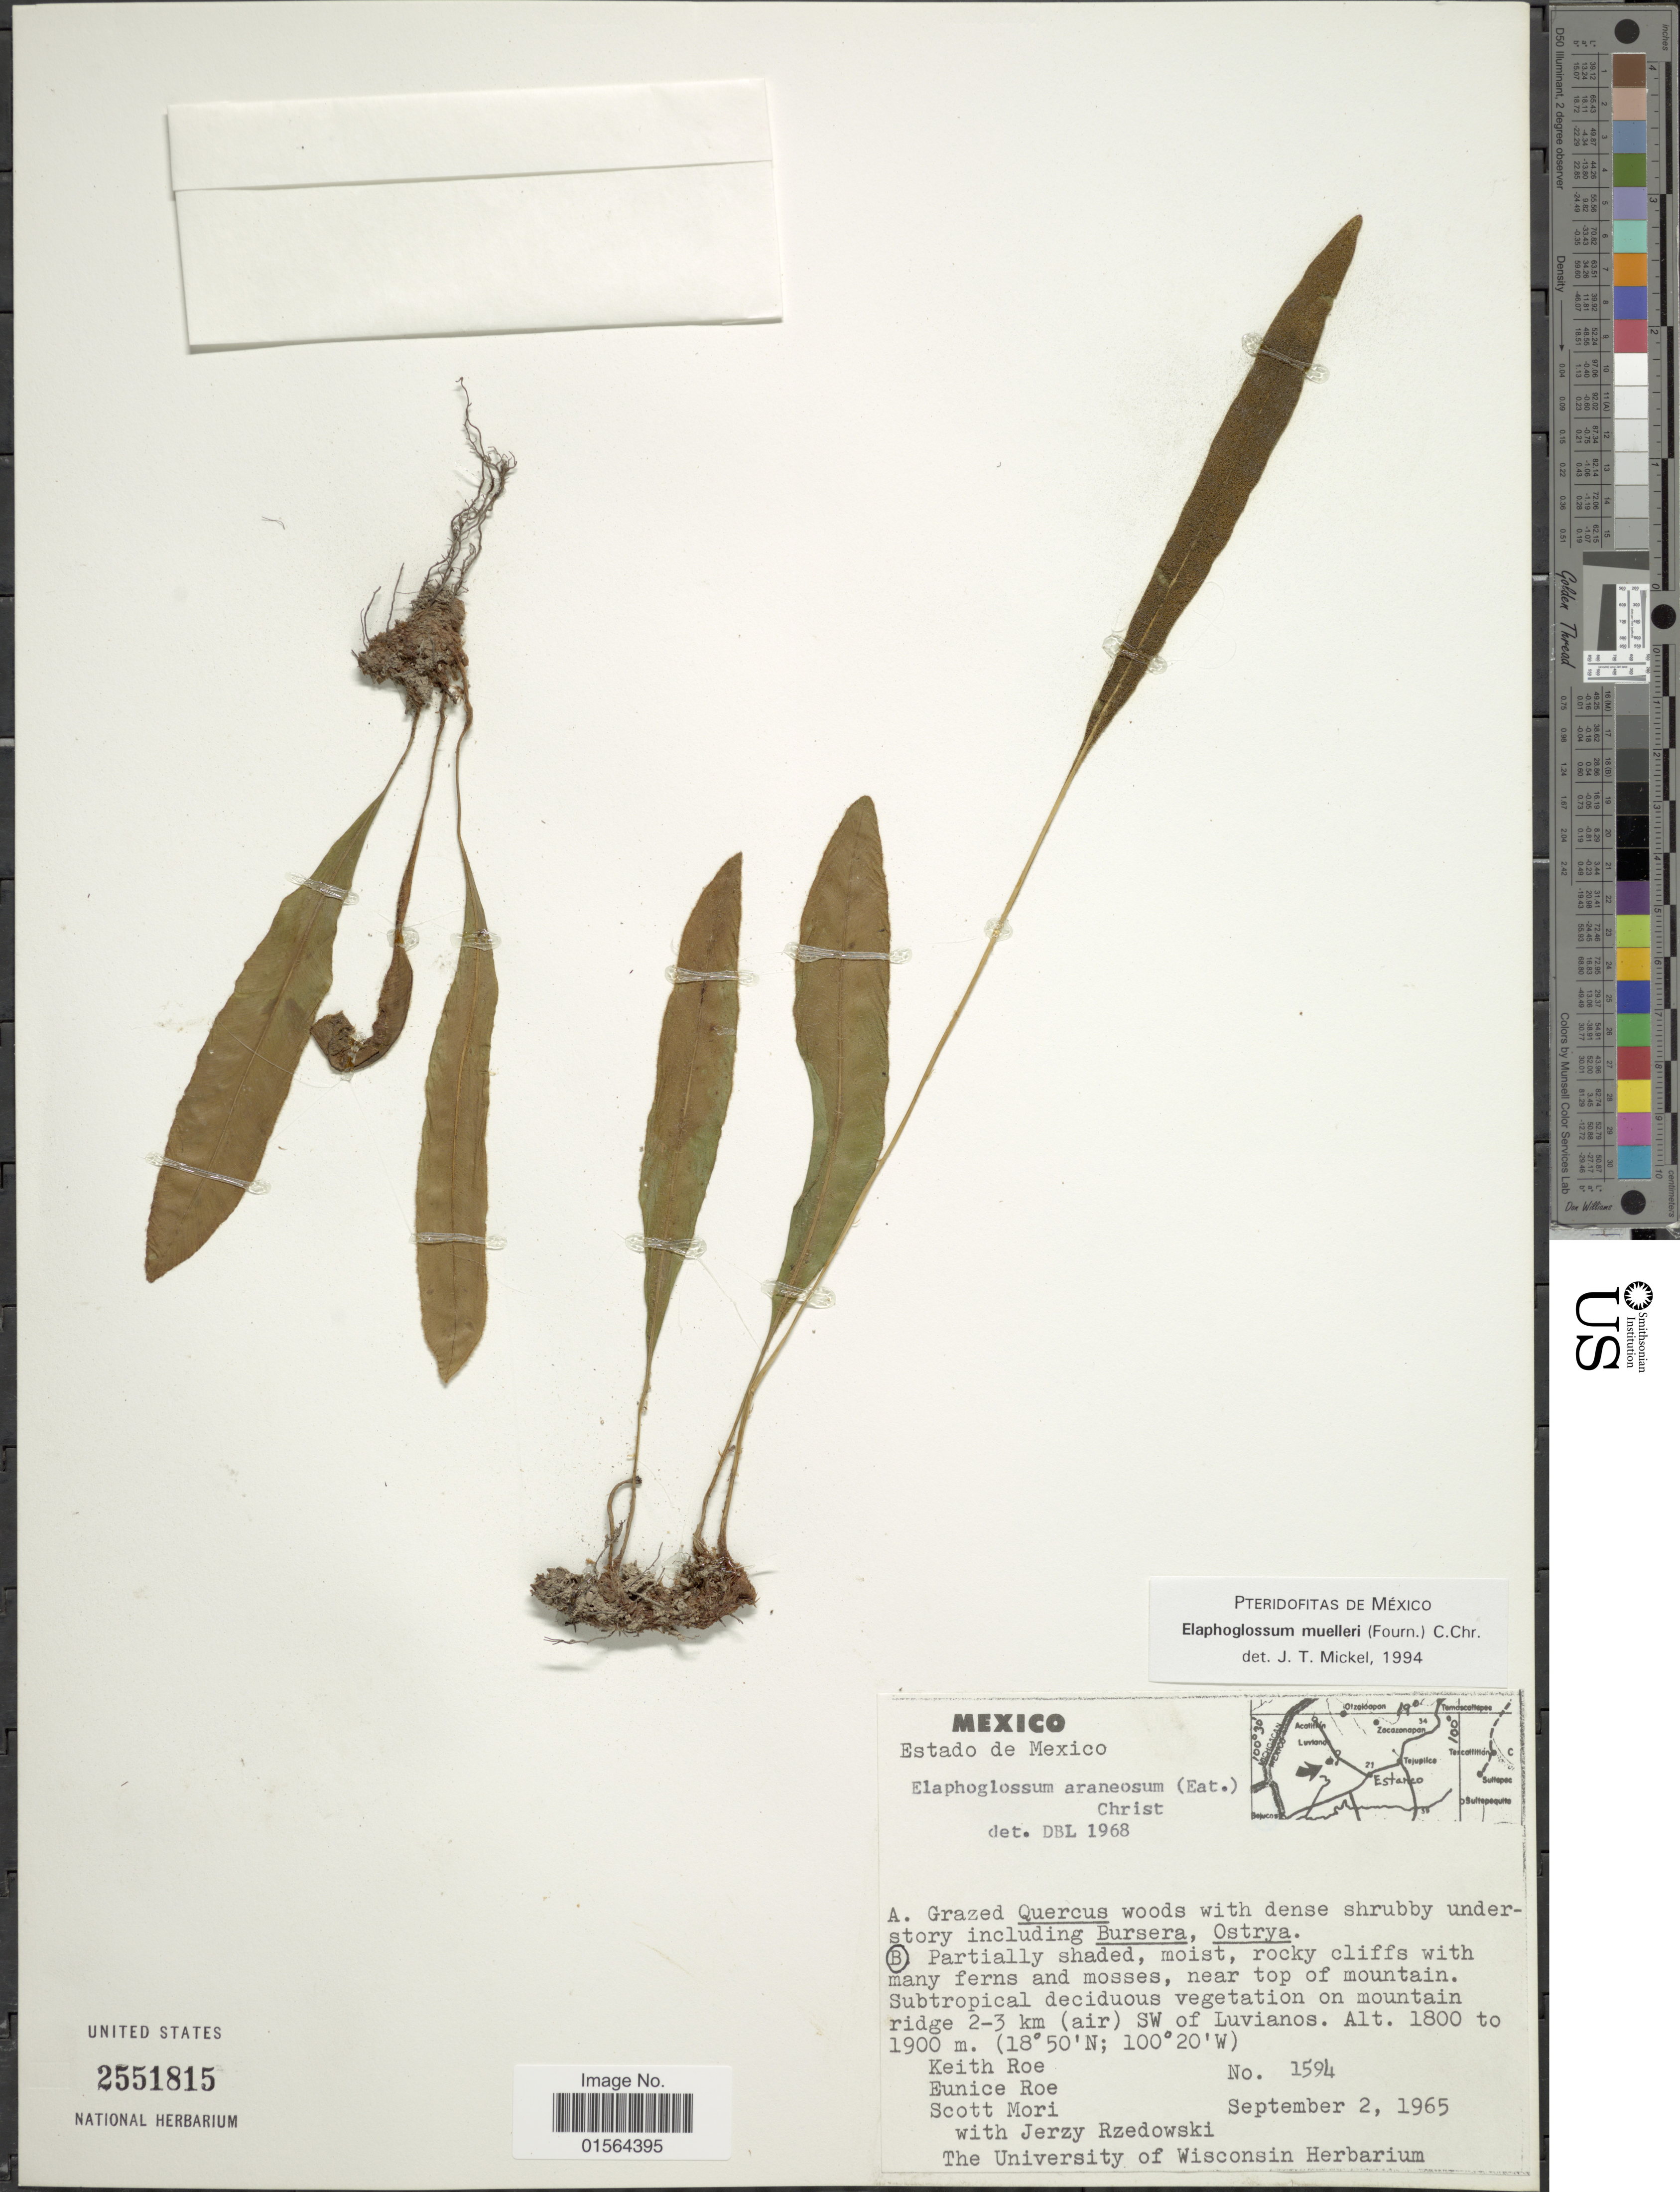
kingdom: Plantae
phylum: Tracheophyta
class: Polypodiopsida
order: Polypodiales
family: Dryopteridaceae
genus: Elaphoglossum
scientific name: Elaphoglossum muelleri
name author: (E. Fourn.) C. Chr.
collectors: K. E. Roe, E. Roe, S. Mori & J. Rzedowski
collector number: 1594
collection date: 1965-09-02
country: Mexico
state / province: México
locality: Estado de Mexico, on mountain ridge 2-3 km (air) SW of Luvianos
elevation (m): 1800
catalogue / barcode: US 2551815